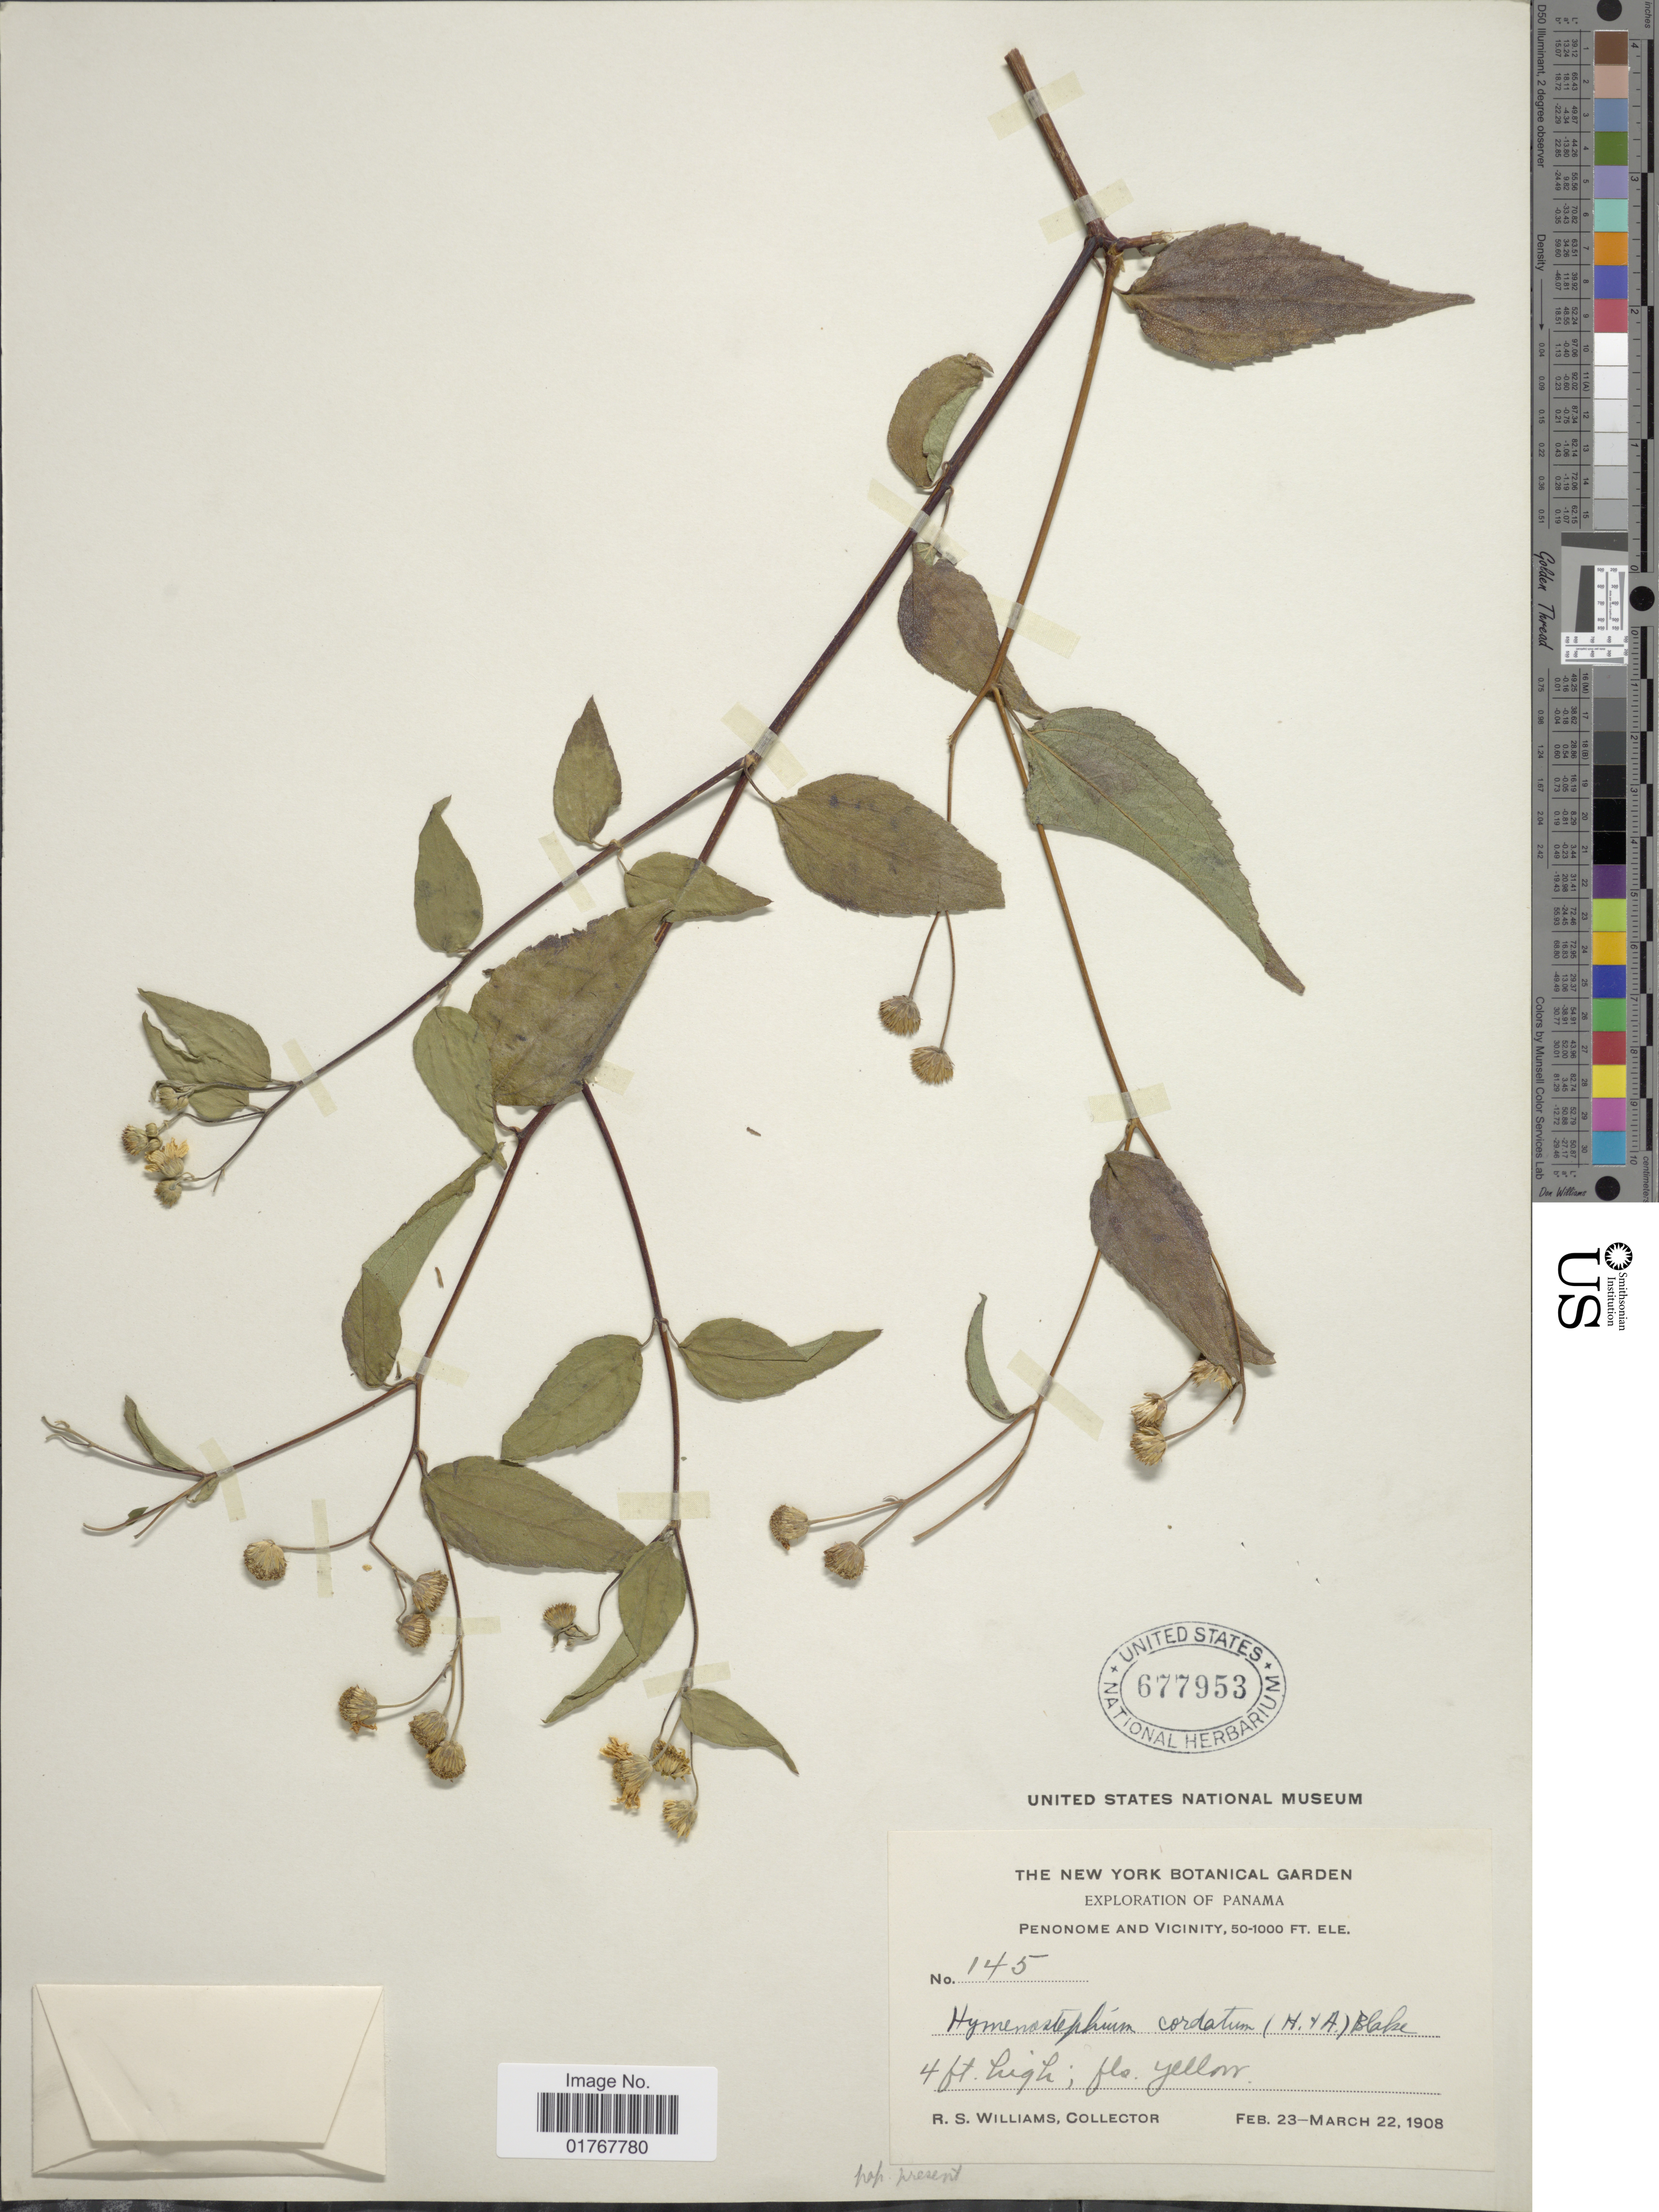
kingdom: Plantae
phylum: Tracheophyta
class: Magnoliopsida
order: Asterales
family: Asteraceae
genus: Viguiera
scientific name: Viguiera cordata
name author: (Hook. & Arn.) D'Arcy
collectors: R. S. Williams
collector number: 145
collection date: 1908-02-23/1908-03-22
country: Panama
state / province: Panamá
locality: Penonome and Vicinity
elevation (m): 15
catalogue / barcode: US 677953